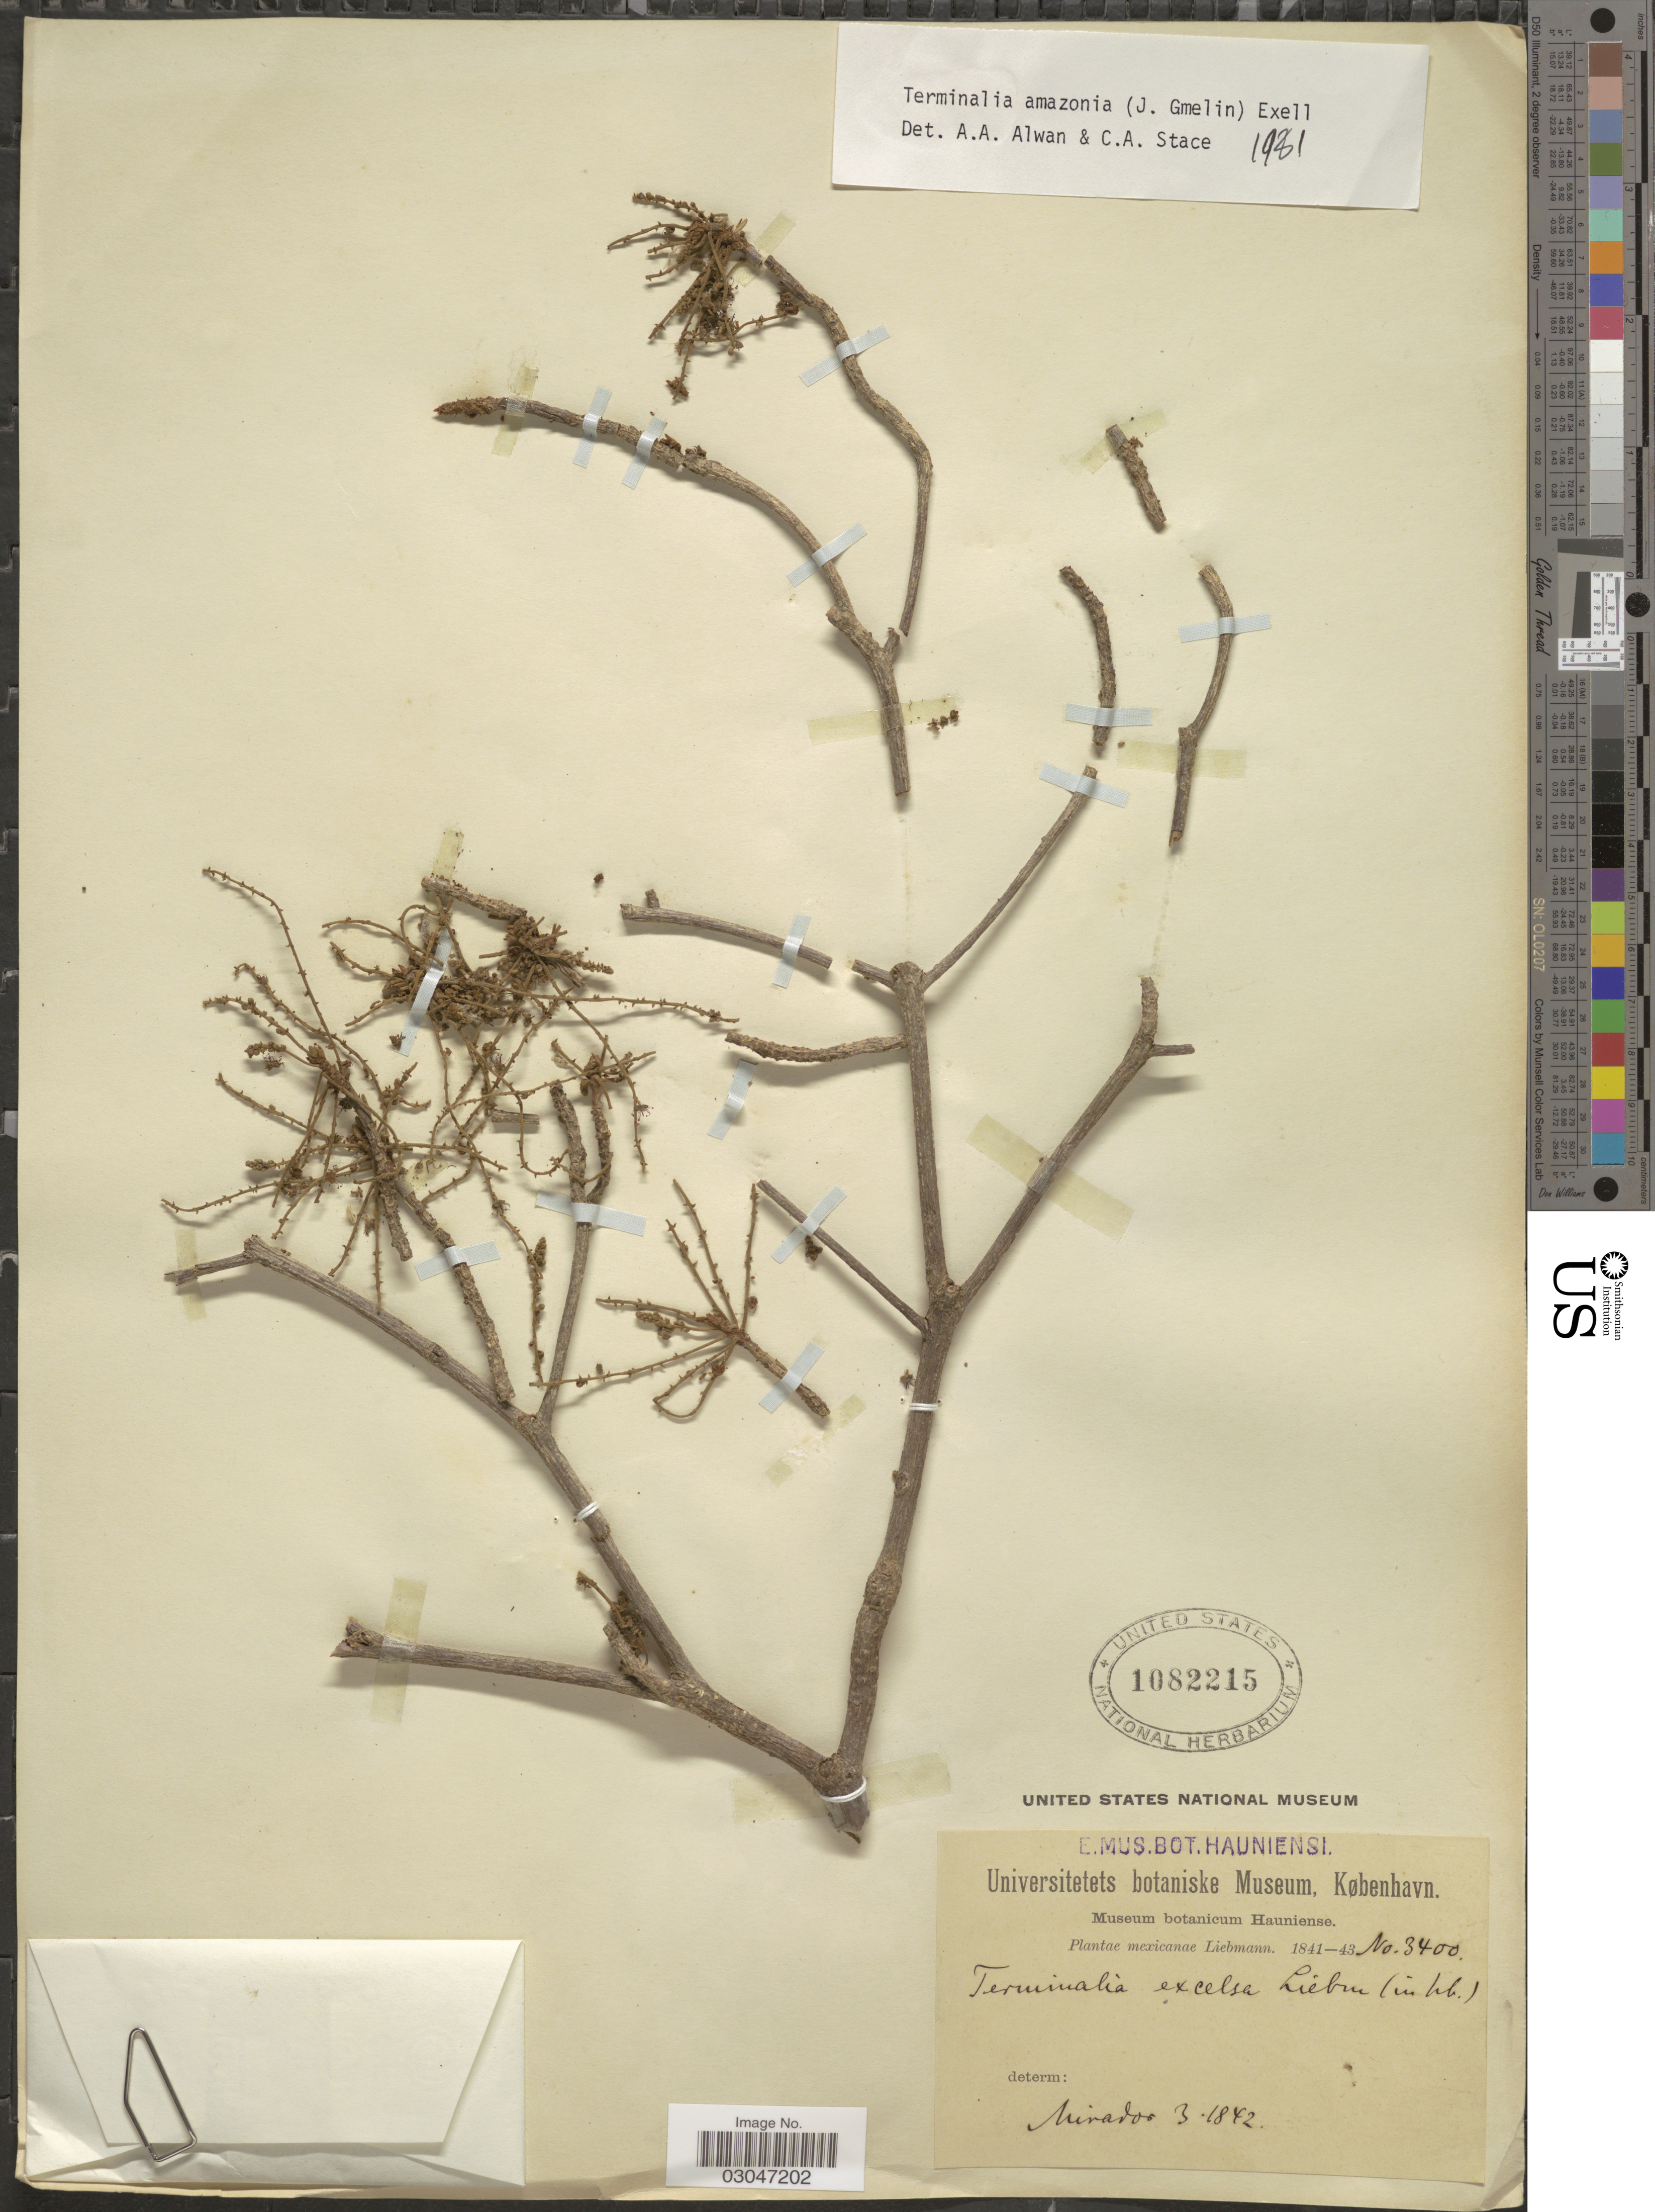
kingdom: Plantae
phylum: Tracheophyta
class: Magnoliopsida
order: Myrtales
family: Combretaceae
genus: Terminalia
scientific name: Terminalia amazonia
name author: (J.F. Gmel.) Exell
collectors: Liebmann, --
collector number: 3400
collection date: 1842-03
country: Mexico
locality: Mirador.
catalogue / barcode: US 1082215